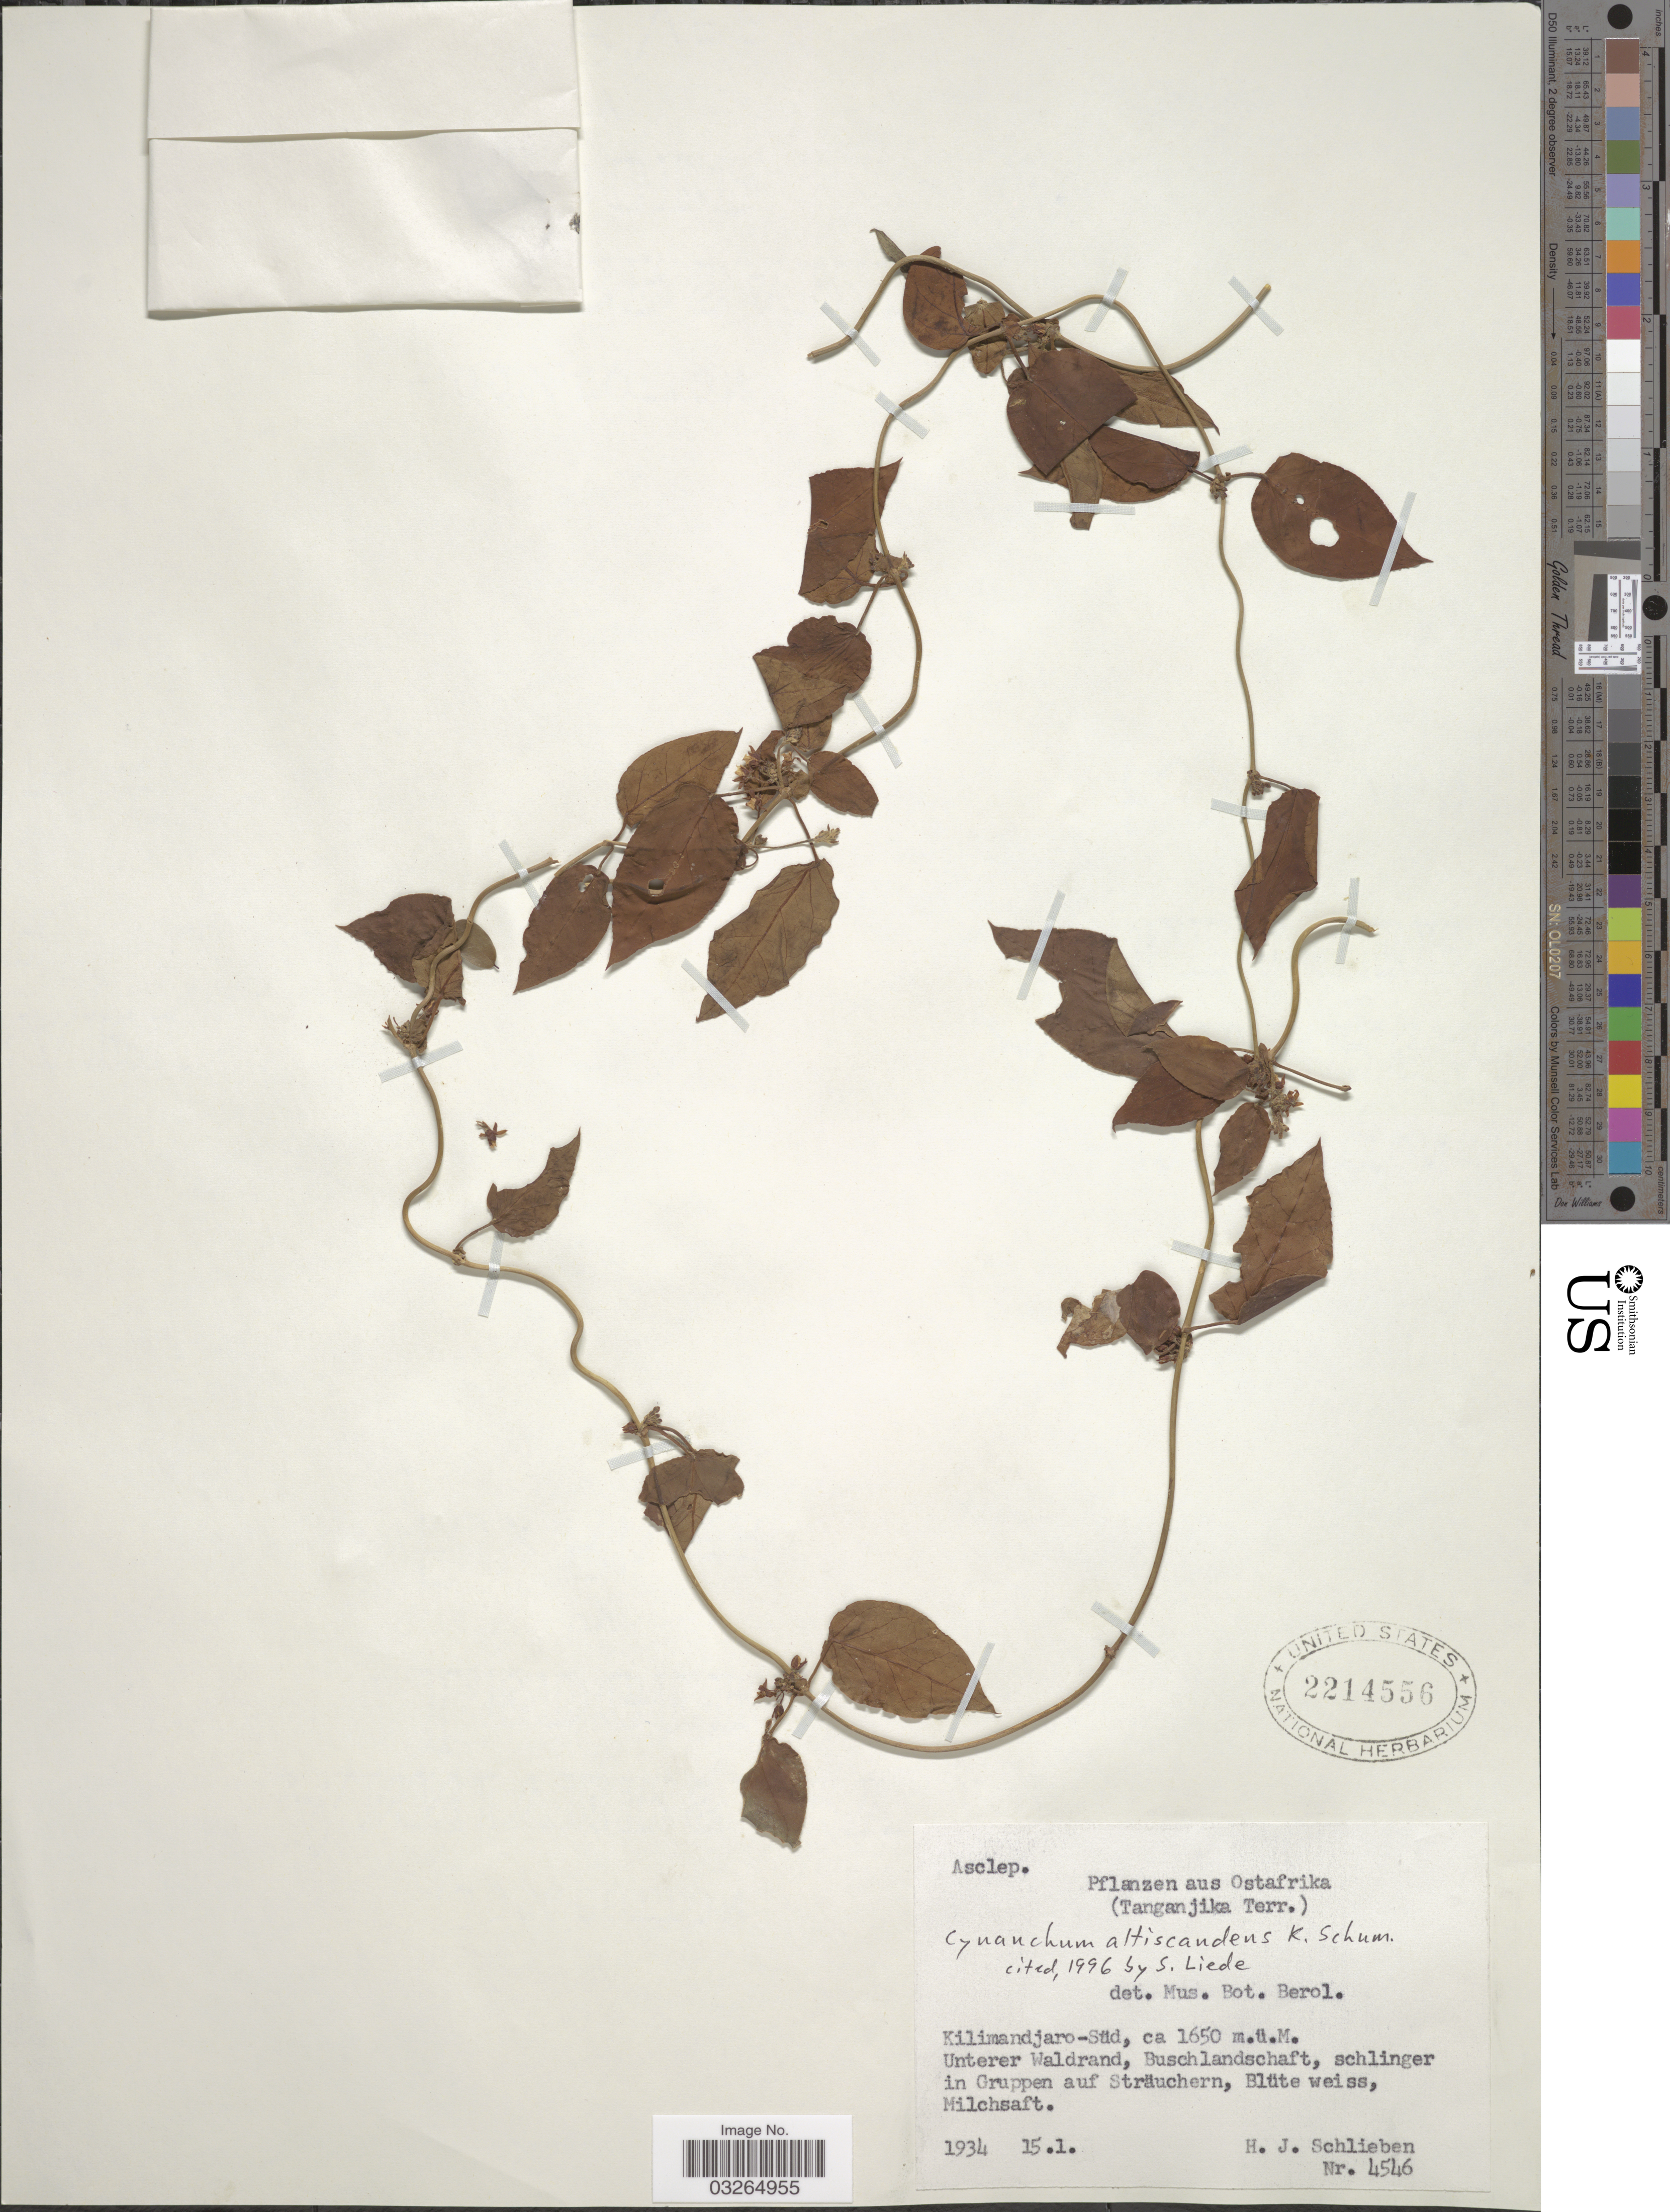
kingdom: Plantae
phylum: Tracheophyta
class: Magnoliopsida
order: Gentianales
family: Apocynaceae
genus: Cynanchum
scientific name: Cynanchum africanum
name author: Hoffmanns.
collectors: H. J. Schlieben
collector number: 4546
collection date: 1934-01-15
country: Tanzania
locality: Ostafrika. (Tanganjika Terr.). Kilimandjaro-Süd.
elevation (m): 1650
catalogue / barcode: US 2214556